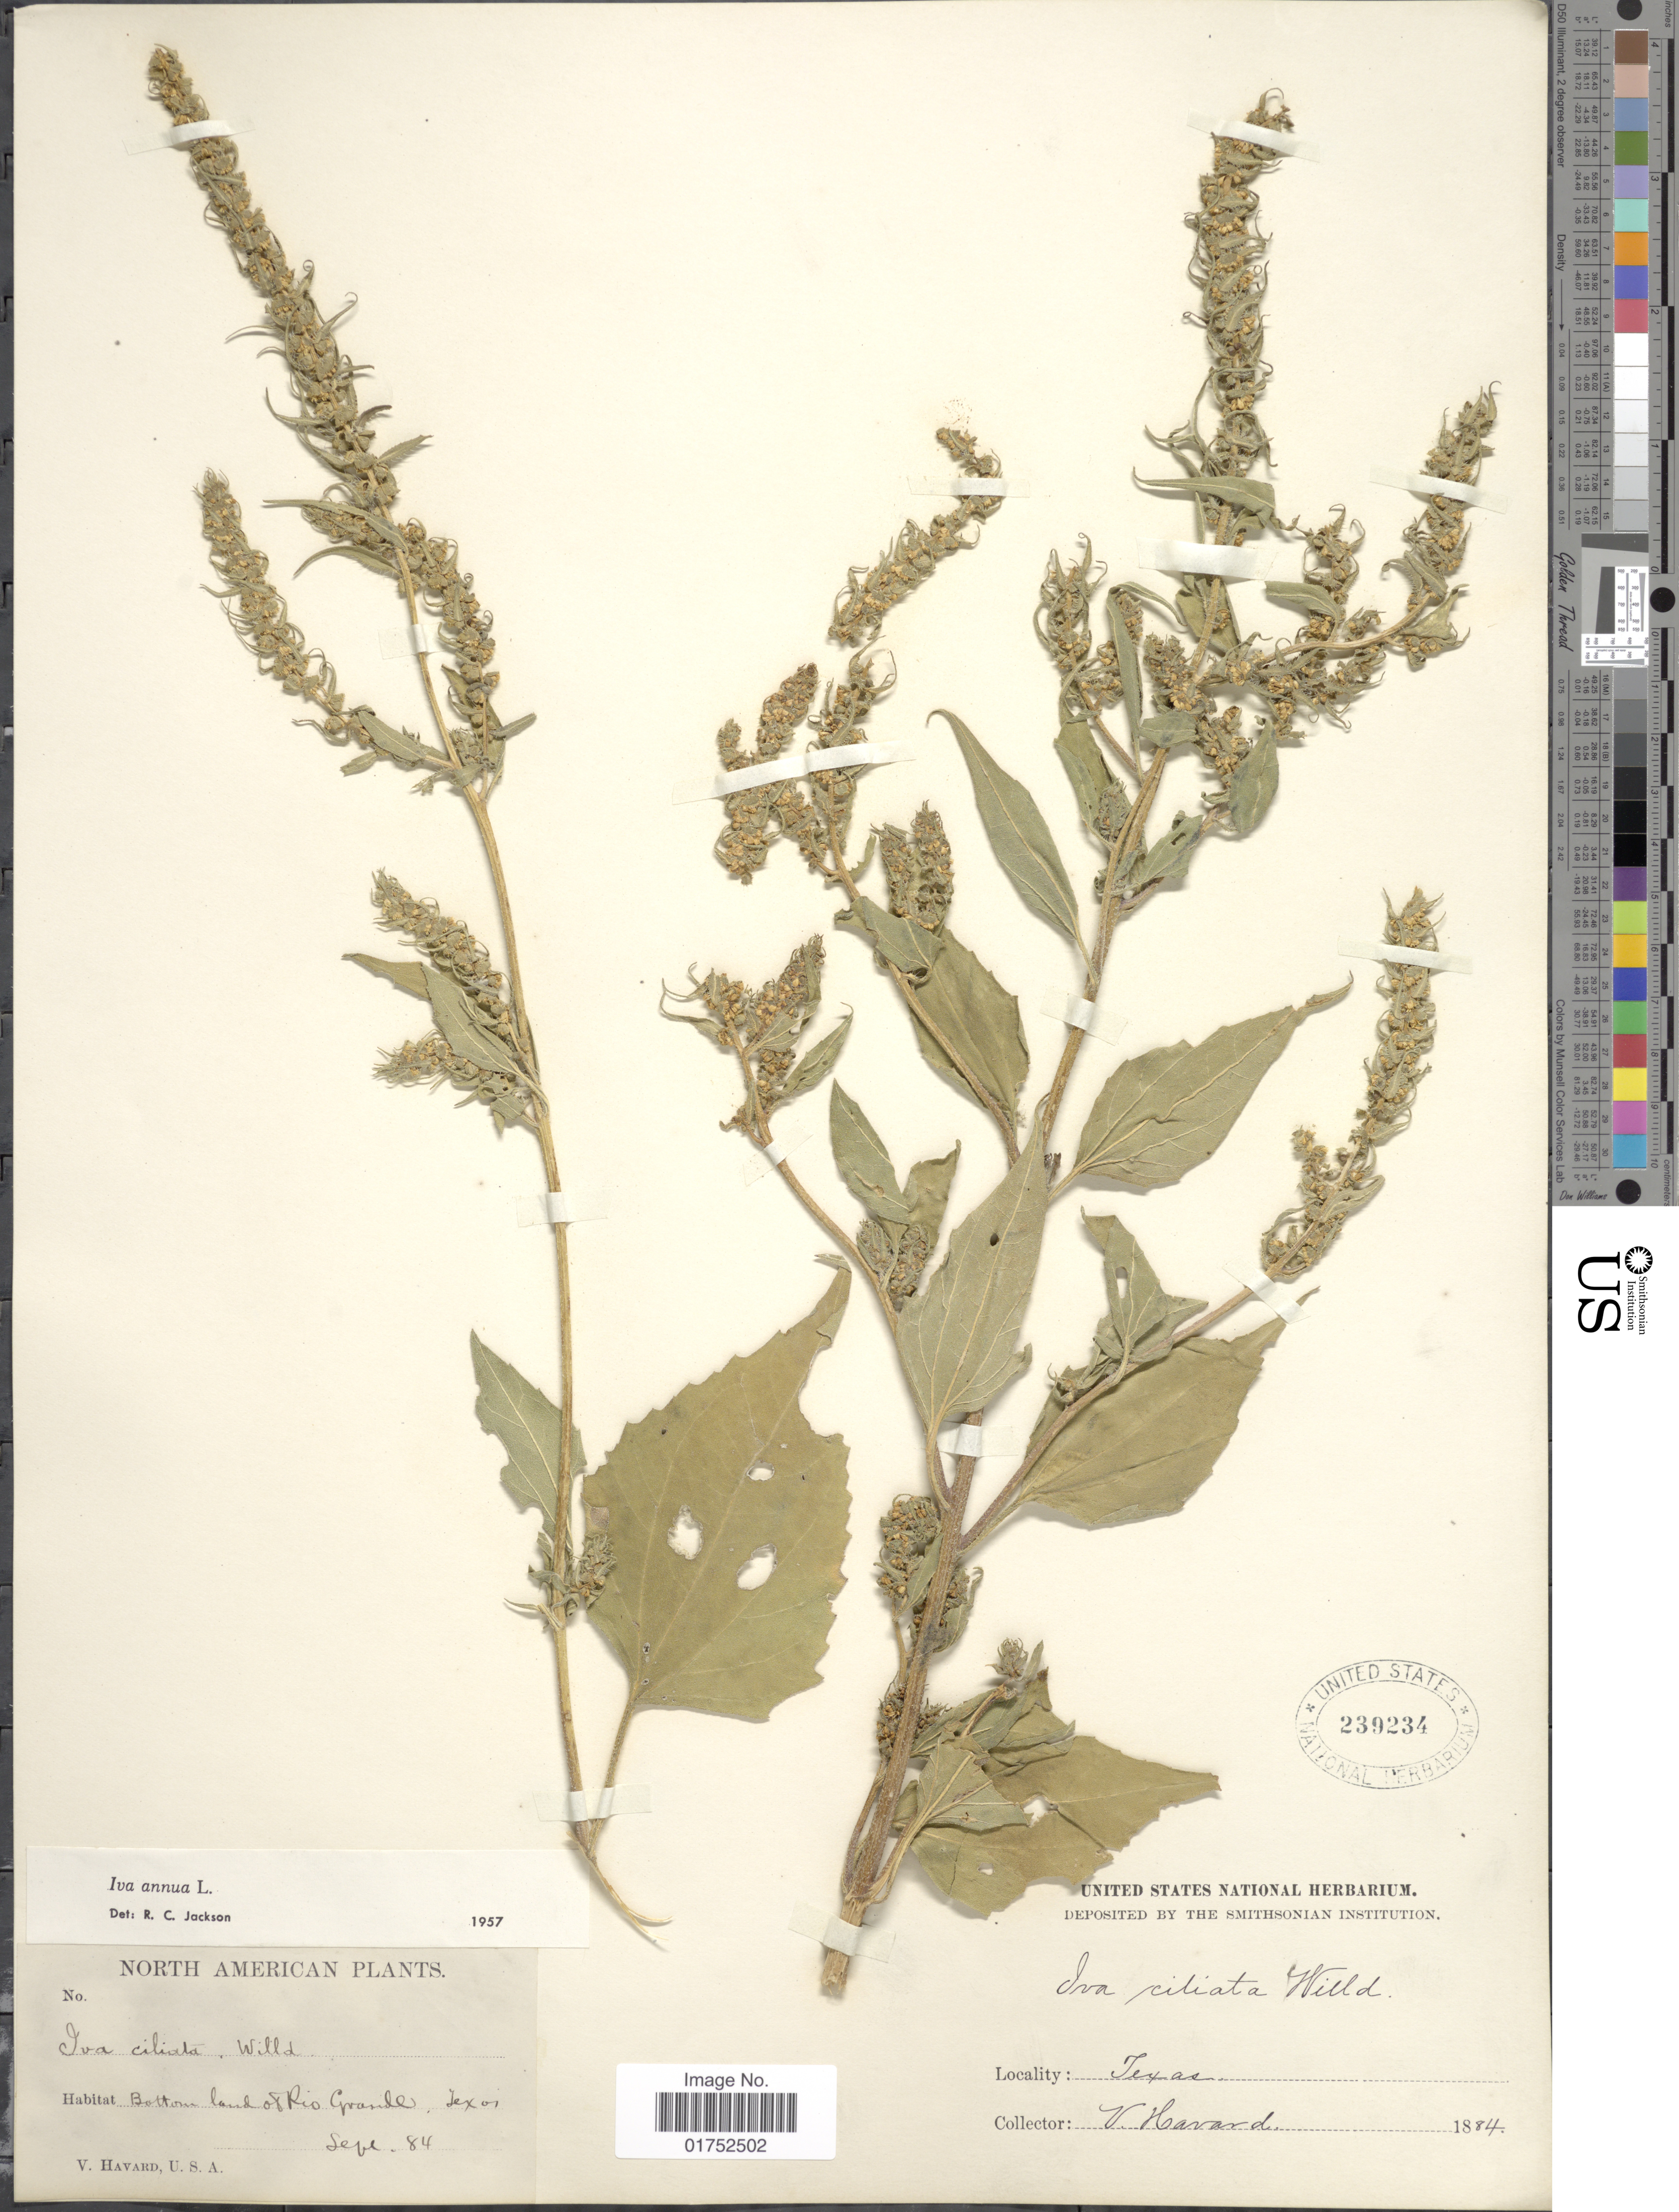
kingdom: Plantae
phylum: Tracheophyta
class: Magnoliopsida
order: Asterales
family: Asteraceae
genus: Iva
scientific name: Iva annua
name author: L.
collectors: V. Havard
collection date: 1884-09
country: United States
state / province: Texas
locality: North America, Bottom land of Rio Grande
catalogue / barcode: US 239234